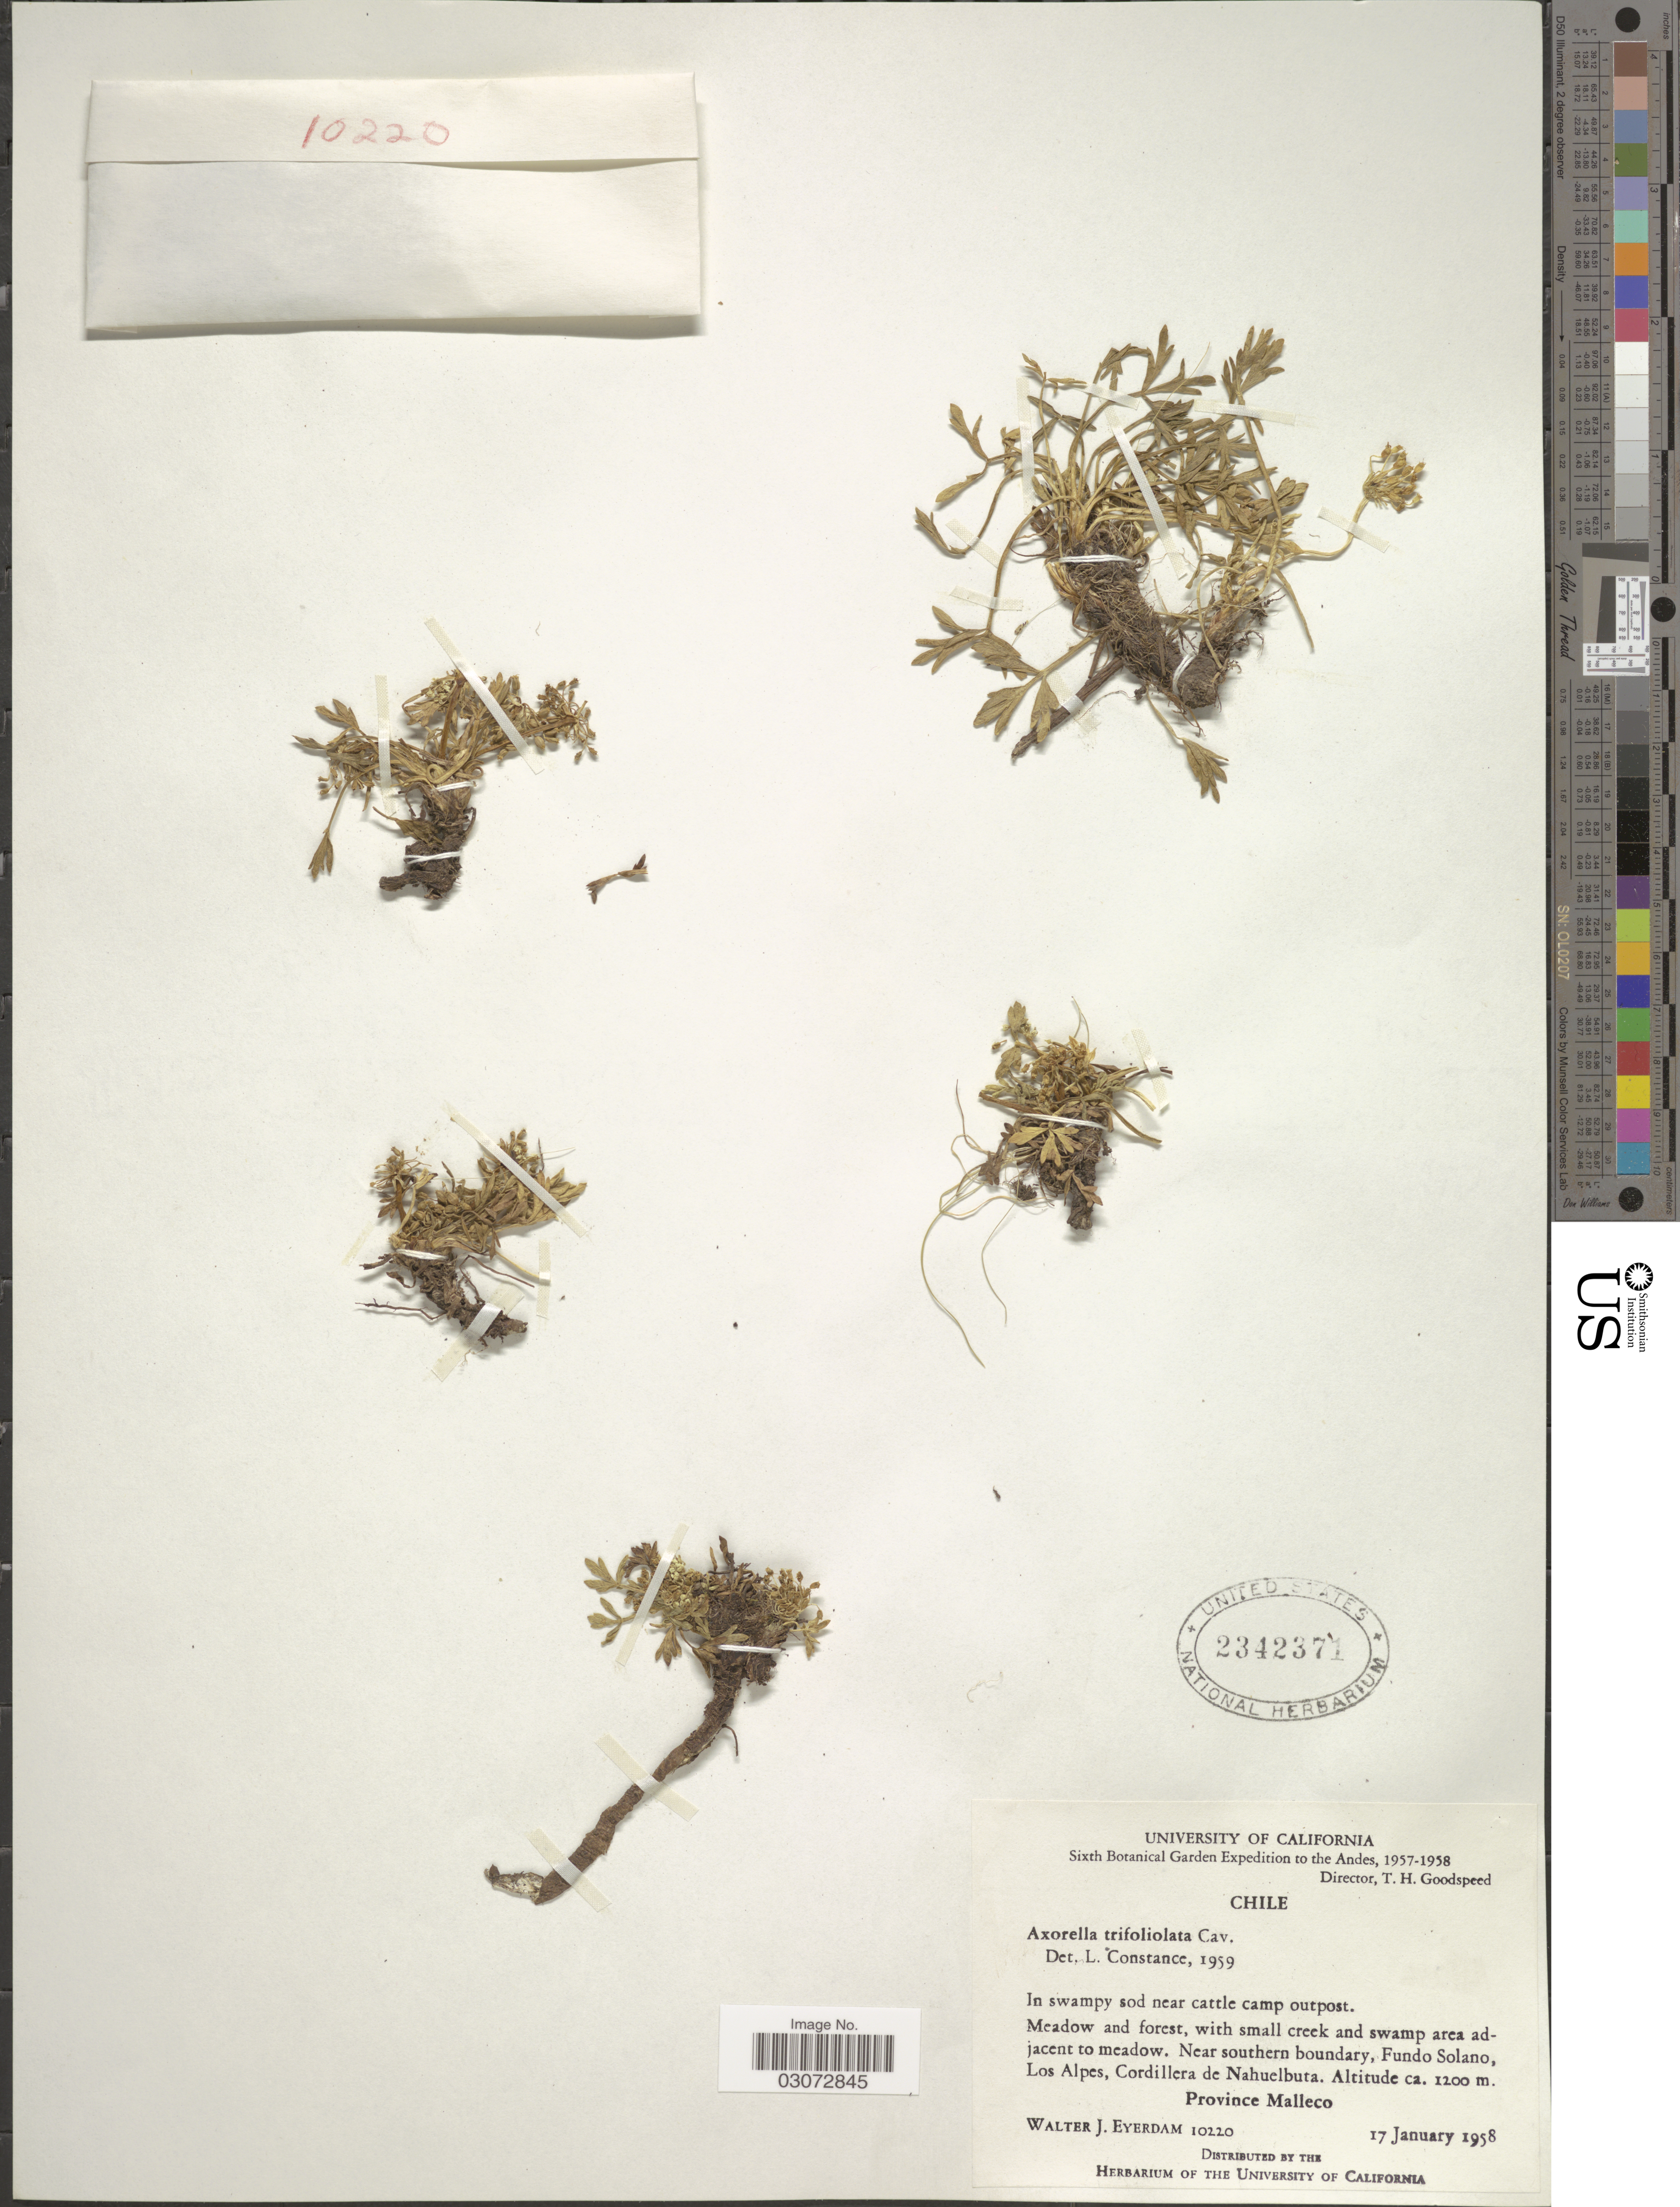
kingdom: Plantae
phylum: Tracheophyta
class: Magnoliopsida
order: Apiales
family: Apiaceae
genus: Azorella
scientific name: Azorella trifoliata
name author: Walp.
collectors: W. J. Eyerdam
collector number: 10220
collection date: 1958-01-17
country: Chile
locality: Andes. Near southern boundary, Fundo Solano, Los Alpes, Cordillera de Nahuelbuta. Province Malleco.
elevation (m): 1200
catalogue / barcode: US 2342371